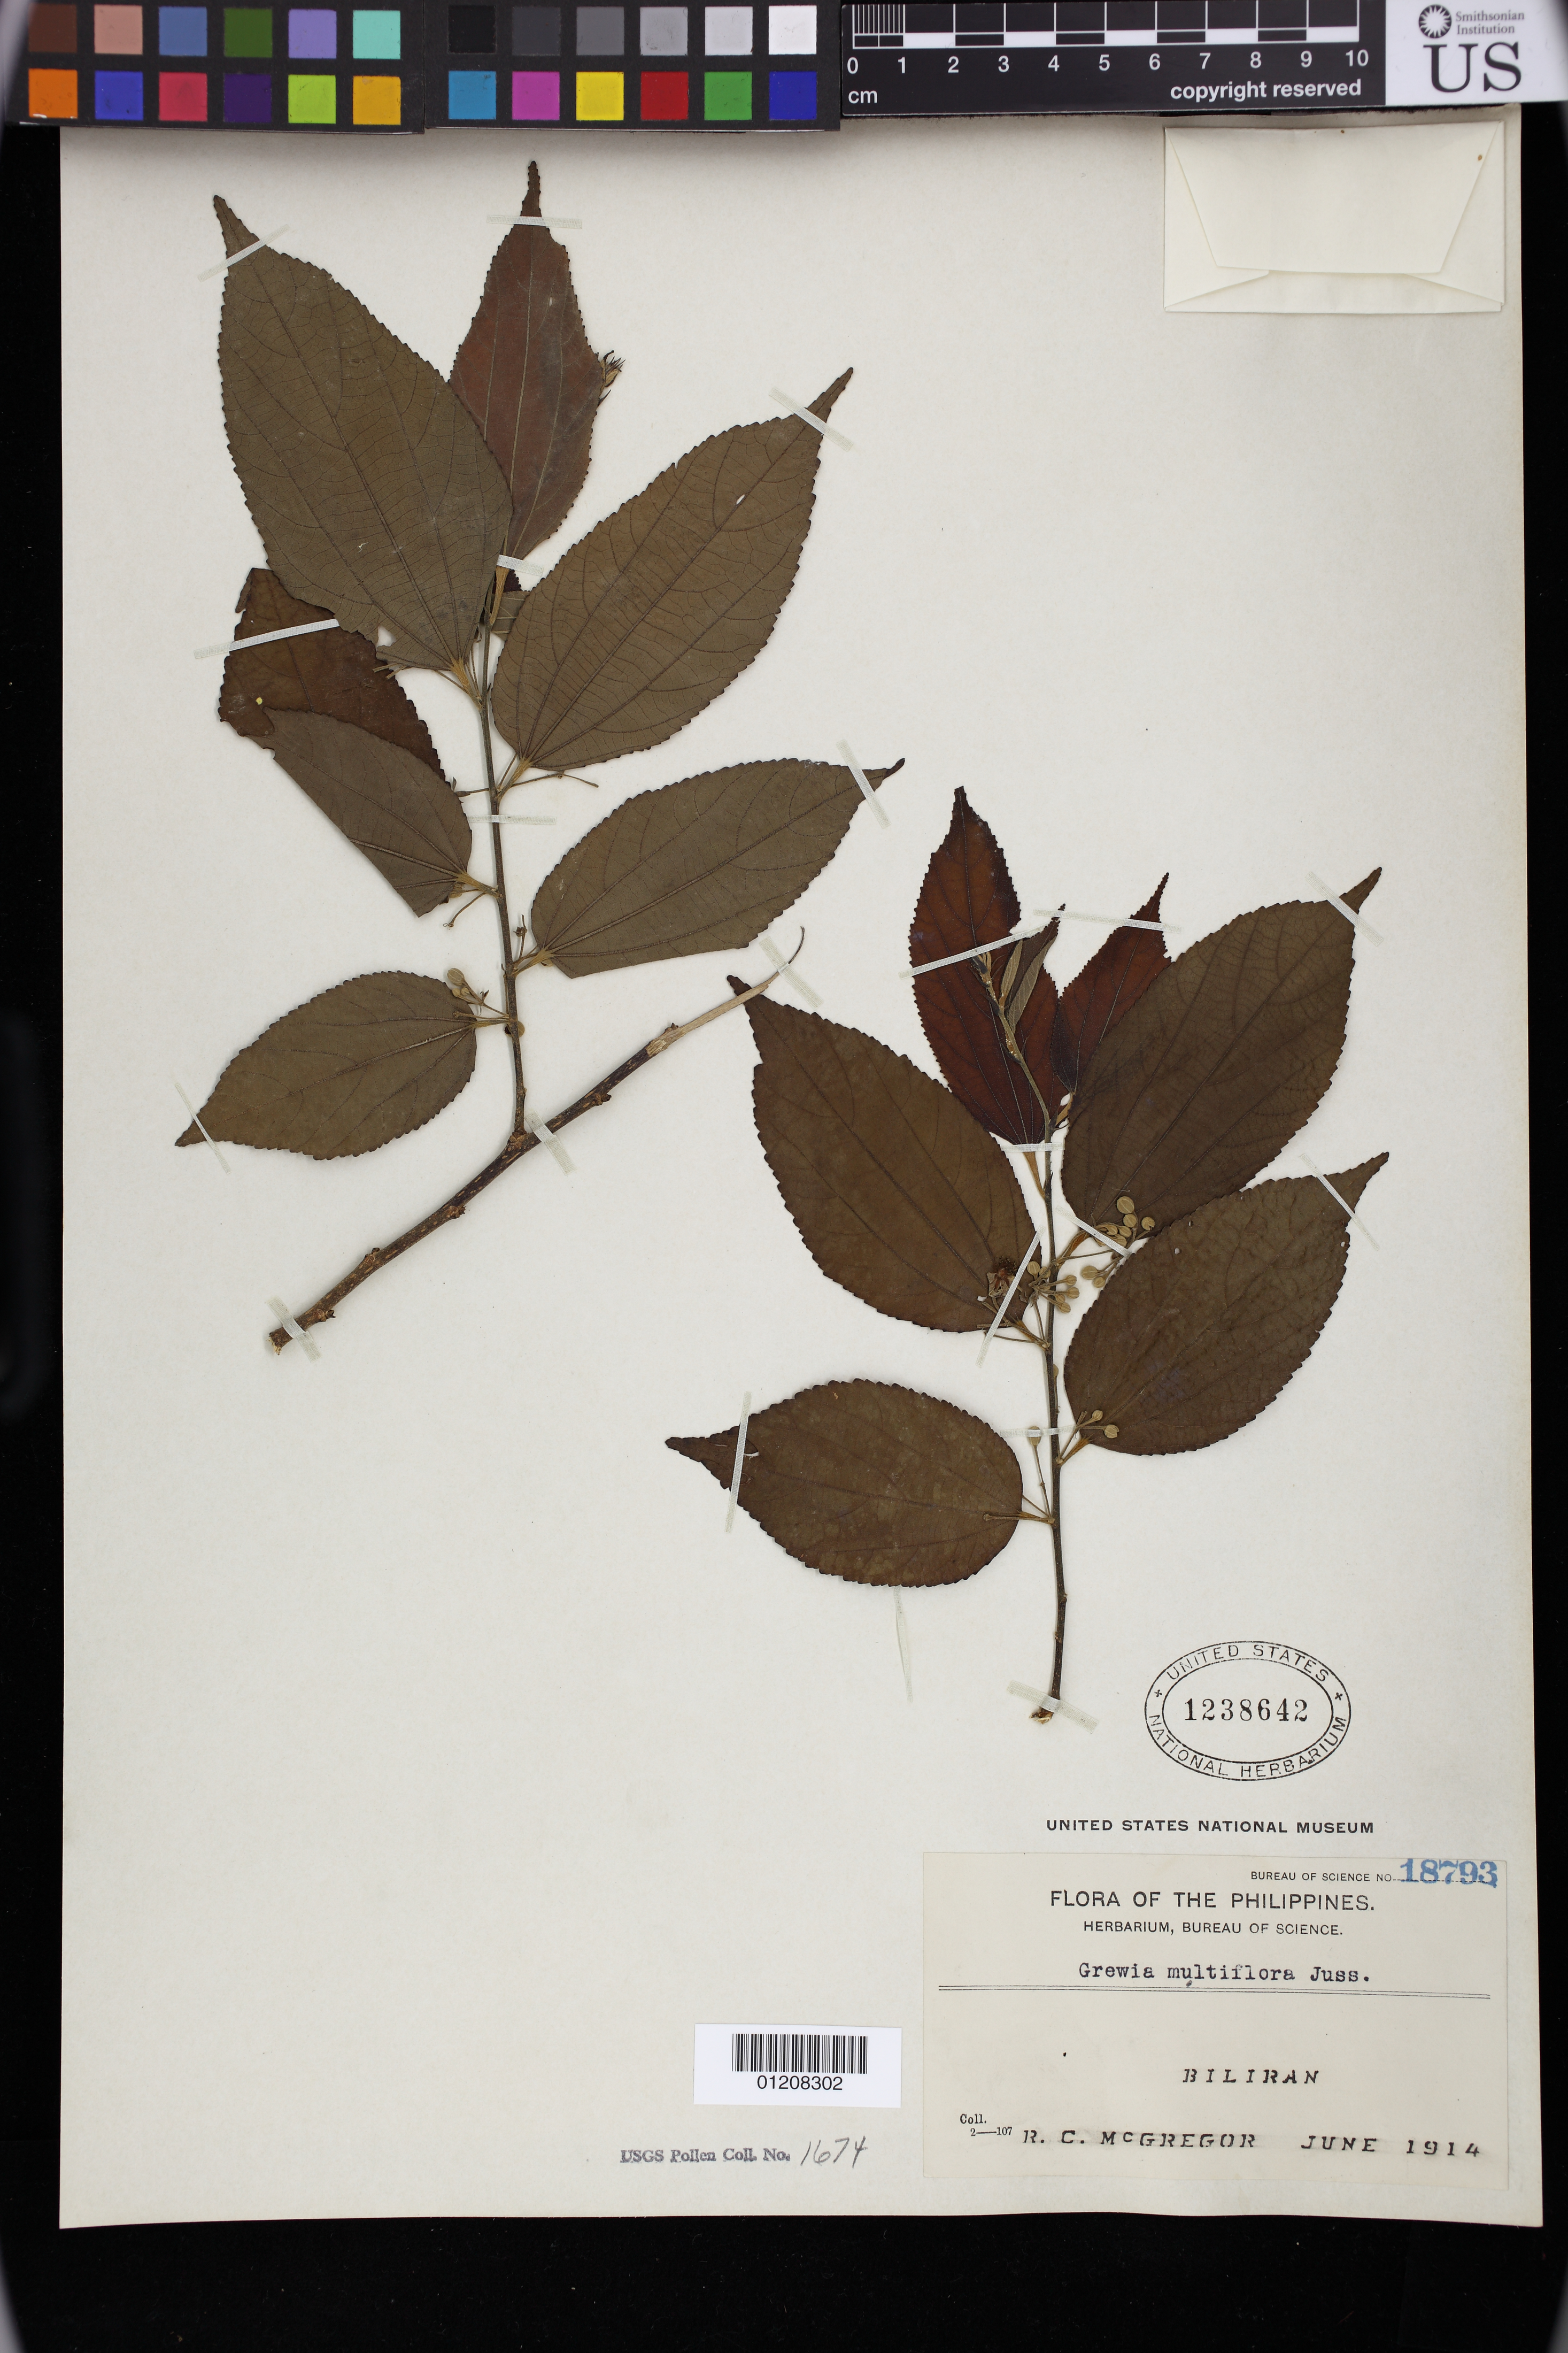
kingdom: Plantae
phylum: Tracheophyta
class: Magnoliopsida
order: Malvales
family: Malvaceae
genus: Grewia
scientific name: Grewia multiflora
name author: Juss.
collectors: R. C. McGregor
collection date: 1914-06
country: Philippines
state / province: Eastern Visayas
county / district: Biliran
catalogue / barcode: US 1238642